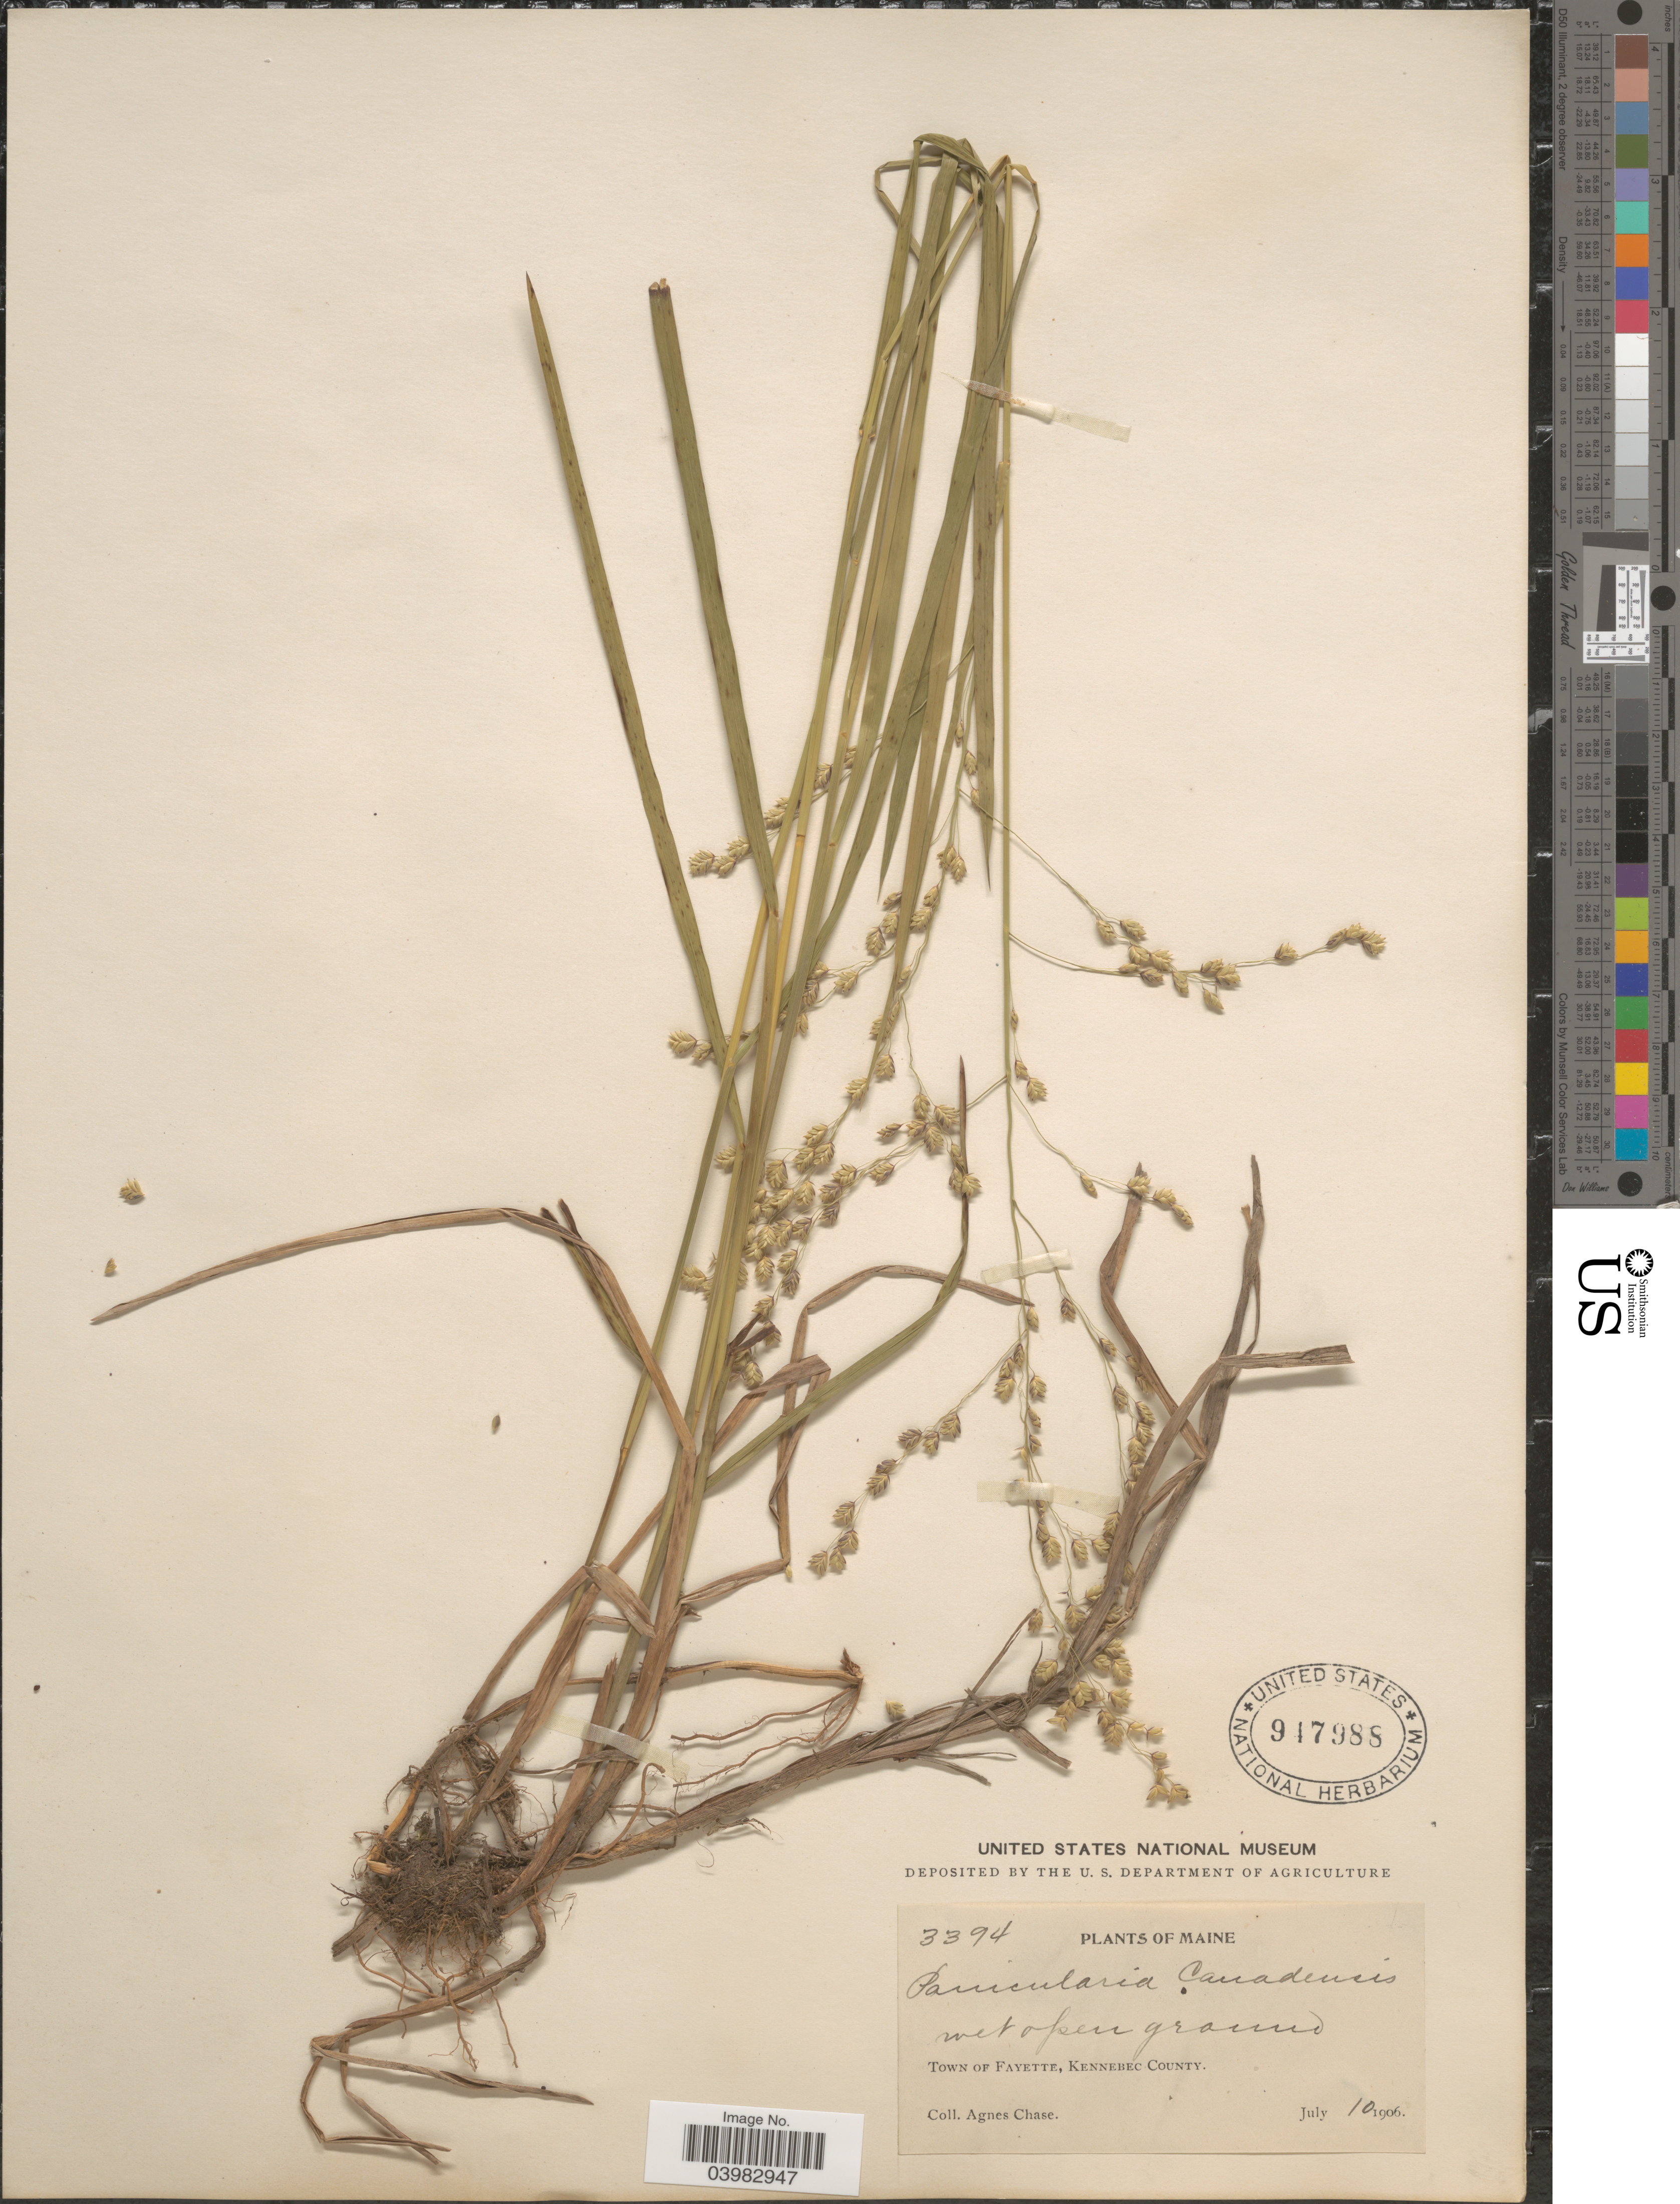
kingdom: Plantae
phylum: Tracheophyta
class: Liliopsida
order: Poales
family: Poaceae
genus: Glyceria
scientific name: Glyceria canadensis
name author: (Michx.) Trin.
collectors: A. Chase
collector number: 3394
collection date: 1906-07-10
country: United States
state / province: Maine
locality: Town of Fayette, Kennebec County.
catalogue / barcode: US 947988